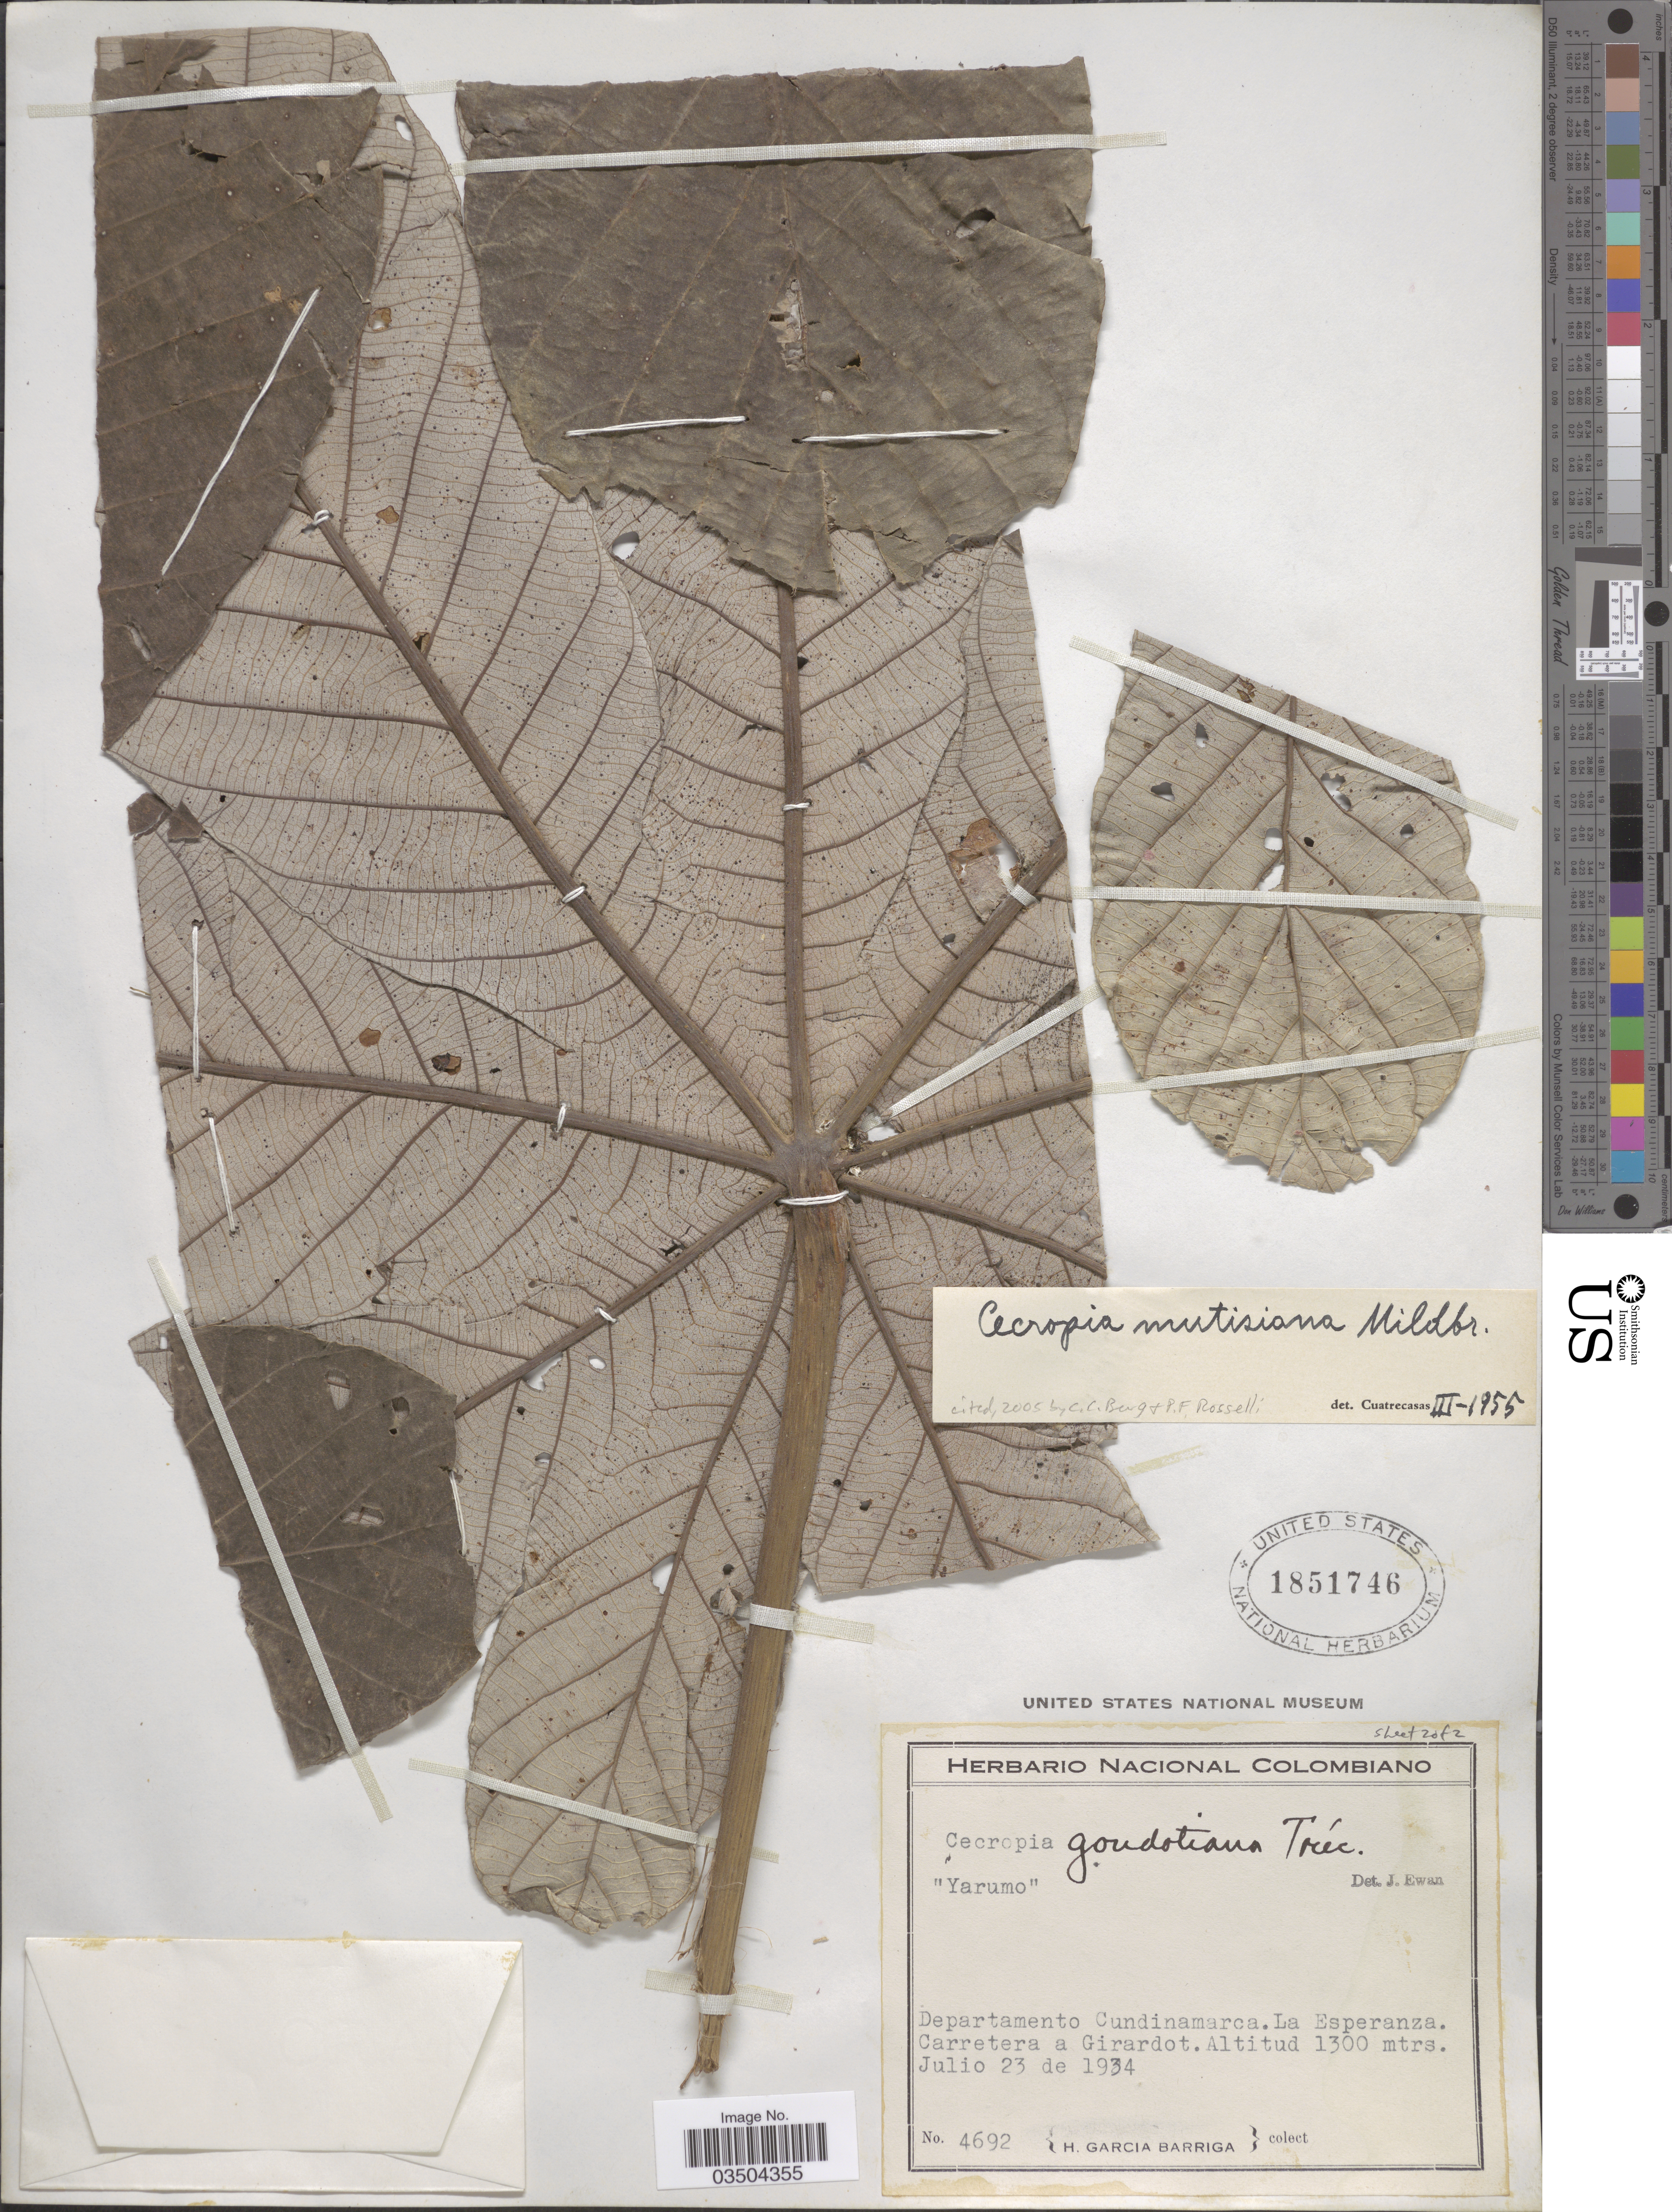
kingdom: Plantae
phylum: Tracheophyta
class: Magnoliopsida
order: Rosales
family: Urticaceae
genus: Cecropia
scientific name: Cecropia mutisiana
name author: Mildbr.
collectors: H. García Barriga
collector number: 4692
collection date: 1934-07-23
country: Colombia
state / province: Cundinamarca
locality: Departamento Cundinamarca. La Esperanza. Carretera a Girardot.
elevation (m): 1300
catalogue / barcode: US 1851746